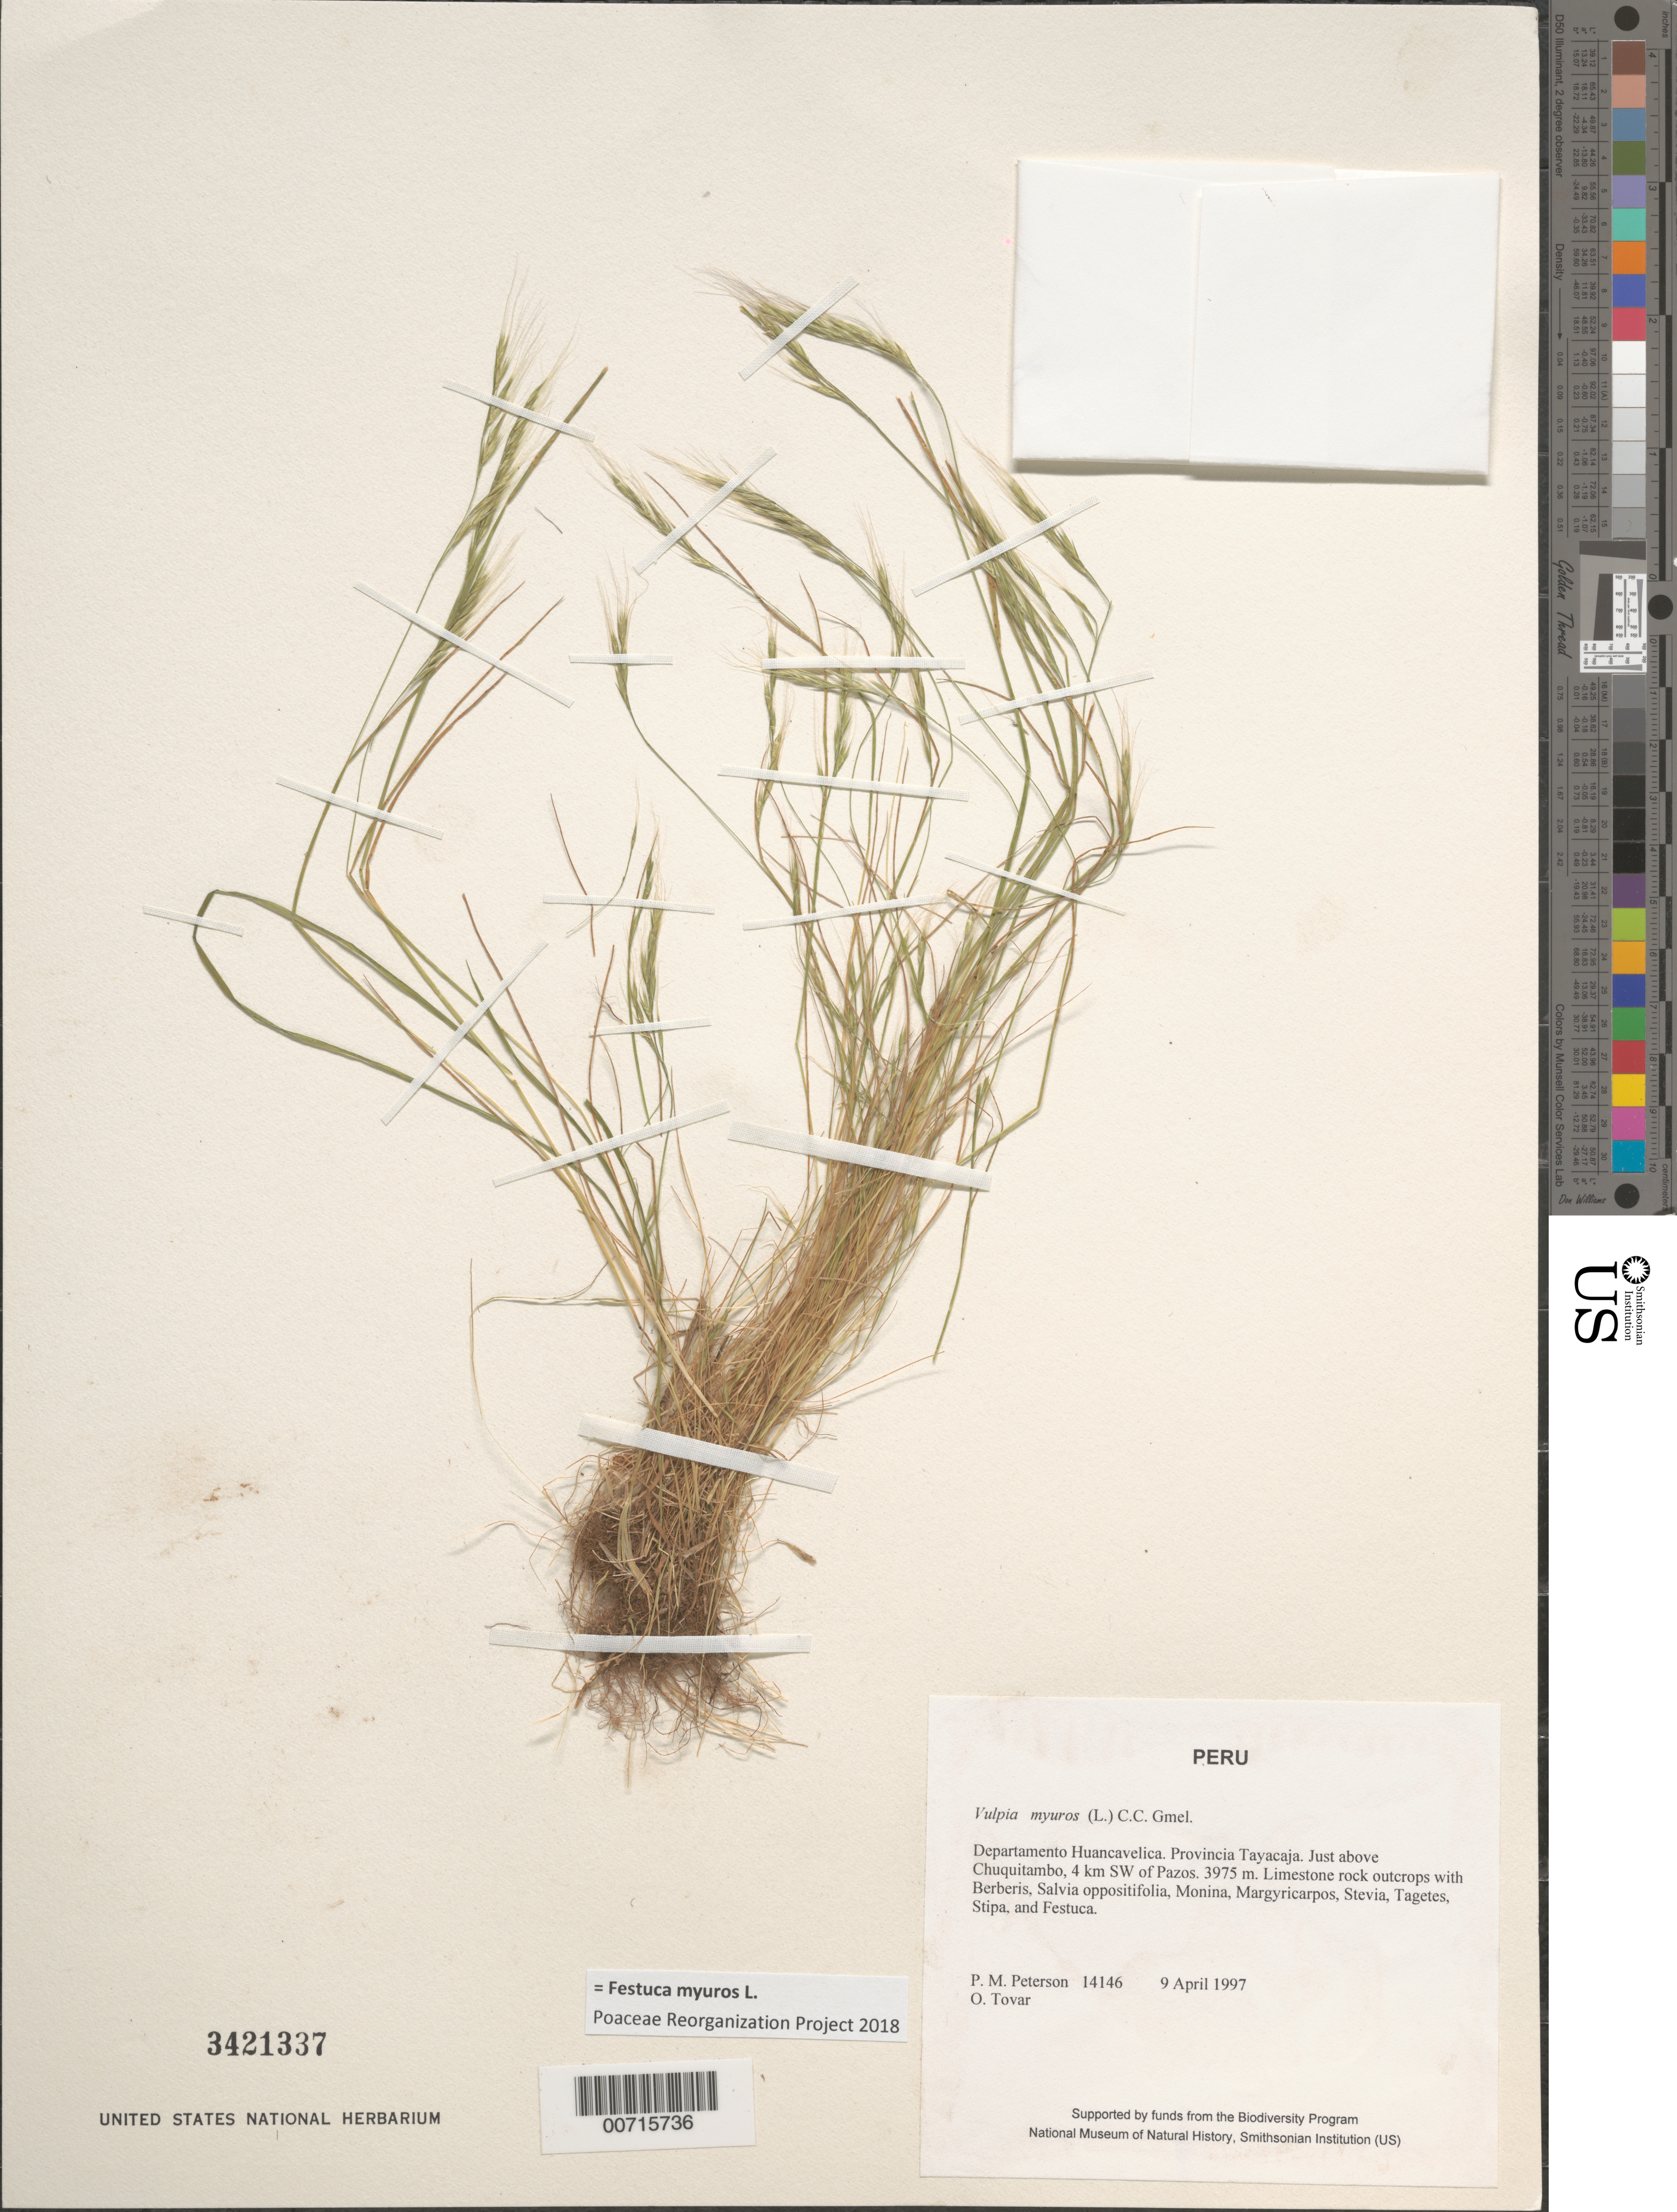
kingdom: Plantae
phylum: Tracheophyta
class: Liliopsida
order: Poales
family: Poaceae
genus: Festuca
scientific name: Festuca myuros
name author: L.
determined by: Poaceae Reorganization Project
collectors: P. M. Peterson & Ó. Tovar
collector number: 14146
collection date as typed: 09 Apr 1997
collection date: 1997-04-09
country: Peru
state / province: Huancavelica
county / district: Tayacaja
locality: Just above Chuquitambo, 4 km SW of Pazos.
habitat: Limestone rock outcrops with Berberis, Salvia oppositifolia, Monina, Margyricarpos, Stevia, Tagetes, Stipa, and Festuca.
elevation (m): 3975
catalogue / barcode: US 3421337